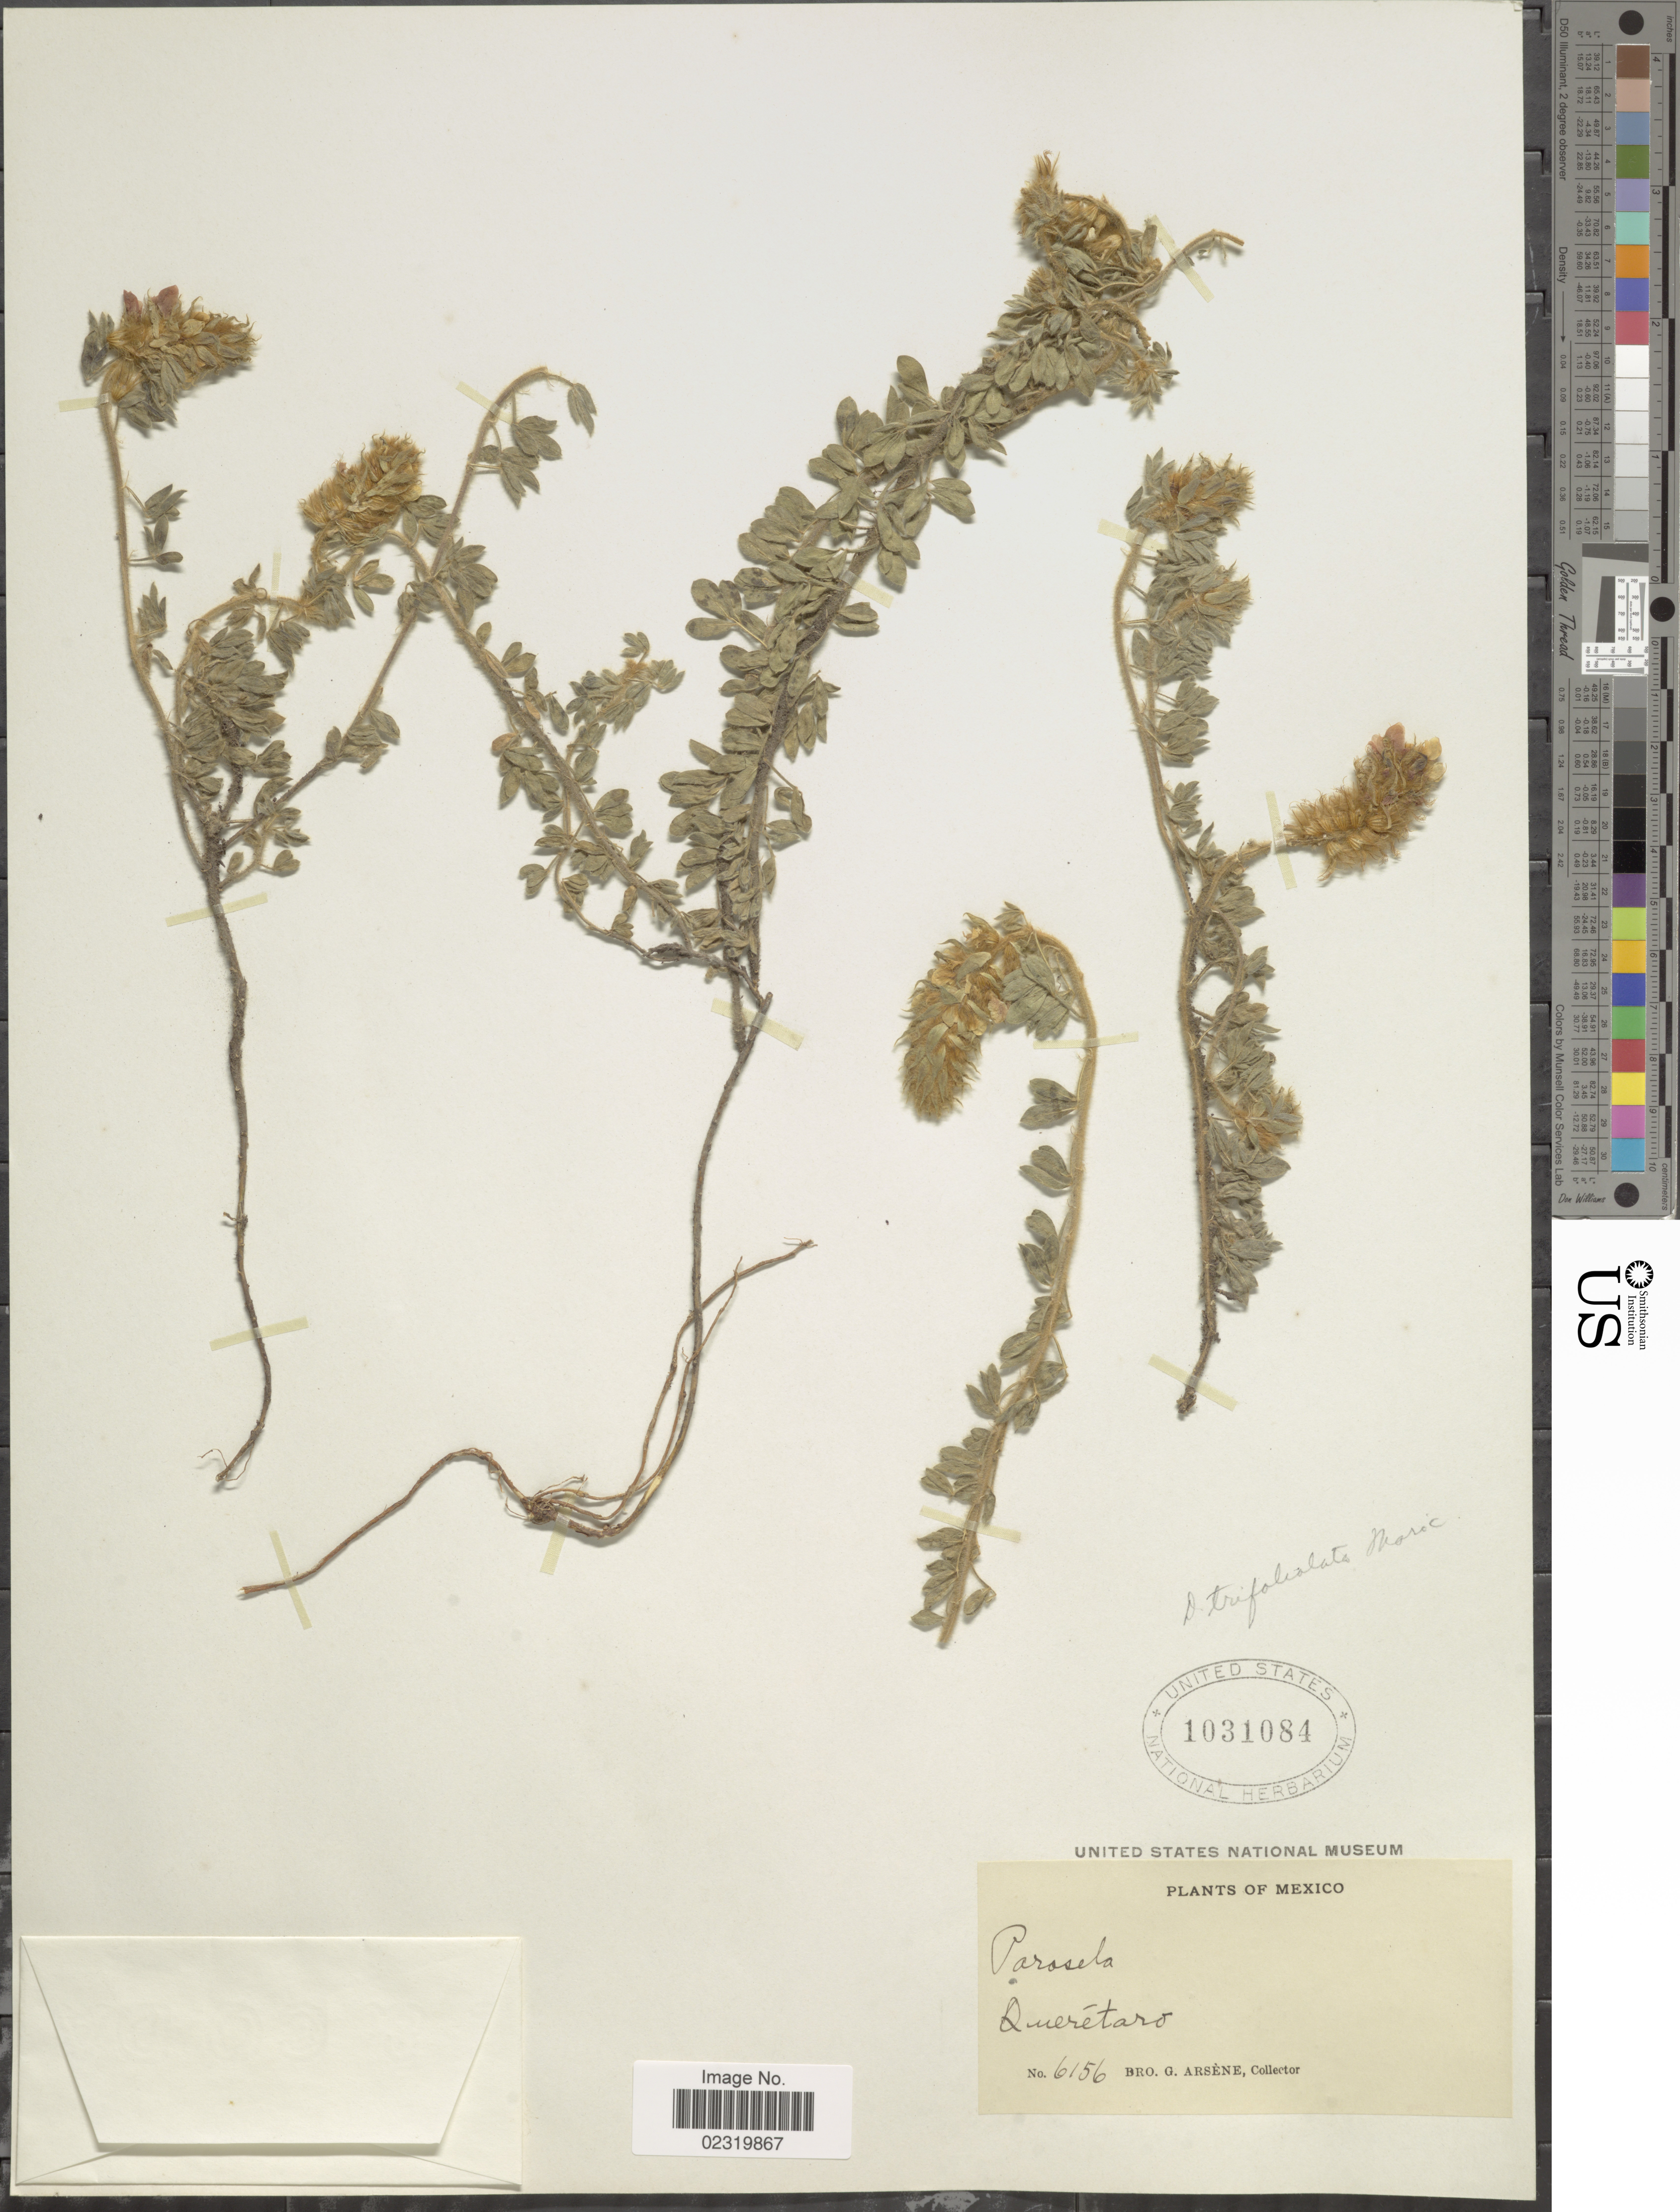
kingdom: Plantae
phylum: Tracheophyta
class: Magnoliopsida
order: Fabales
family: Fabaceae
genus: Dalea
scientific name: Dalea prostrata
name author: Ortega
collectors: Bro. G. Arsène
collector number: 6156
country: Mexico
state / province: Querétaro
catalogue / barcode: US 1031084